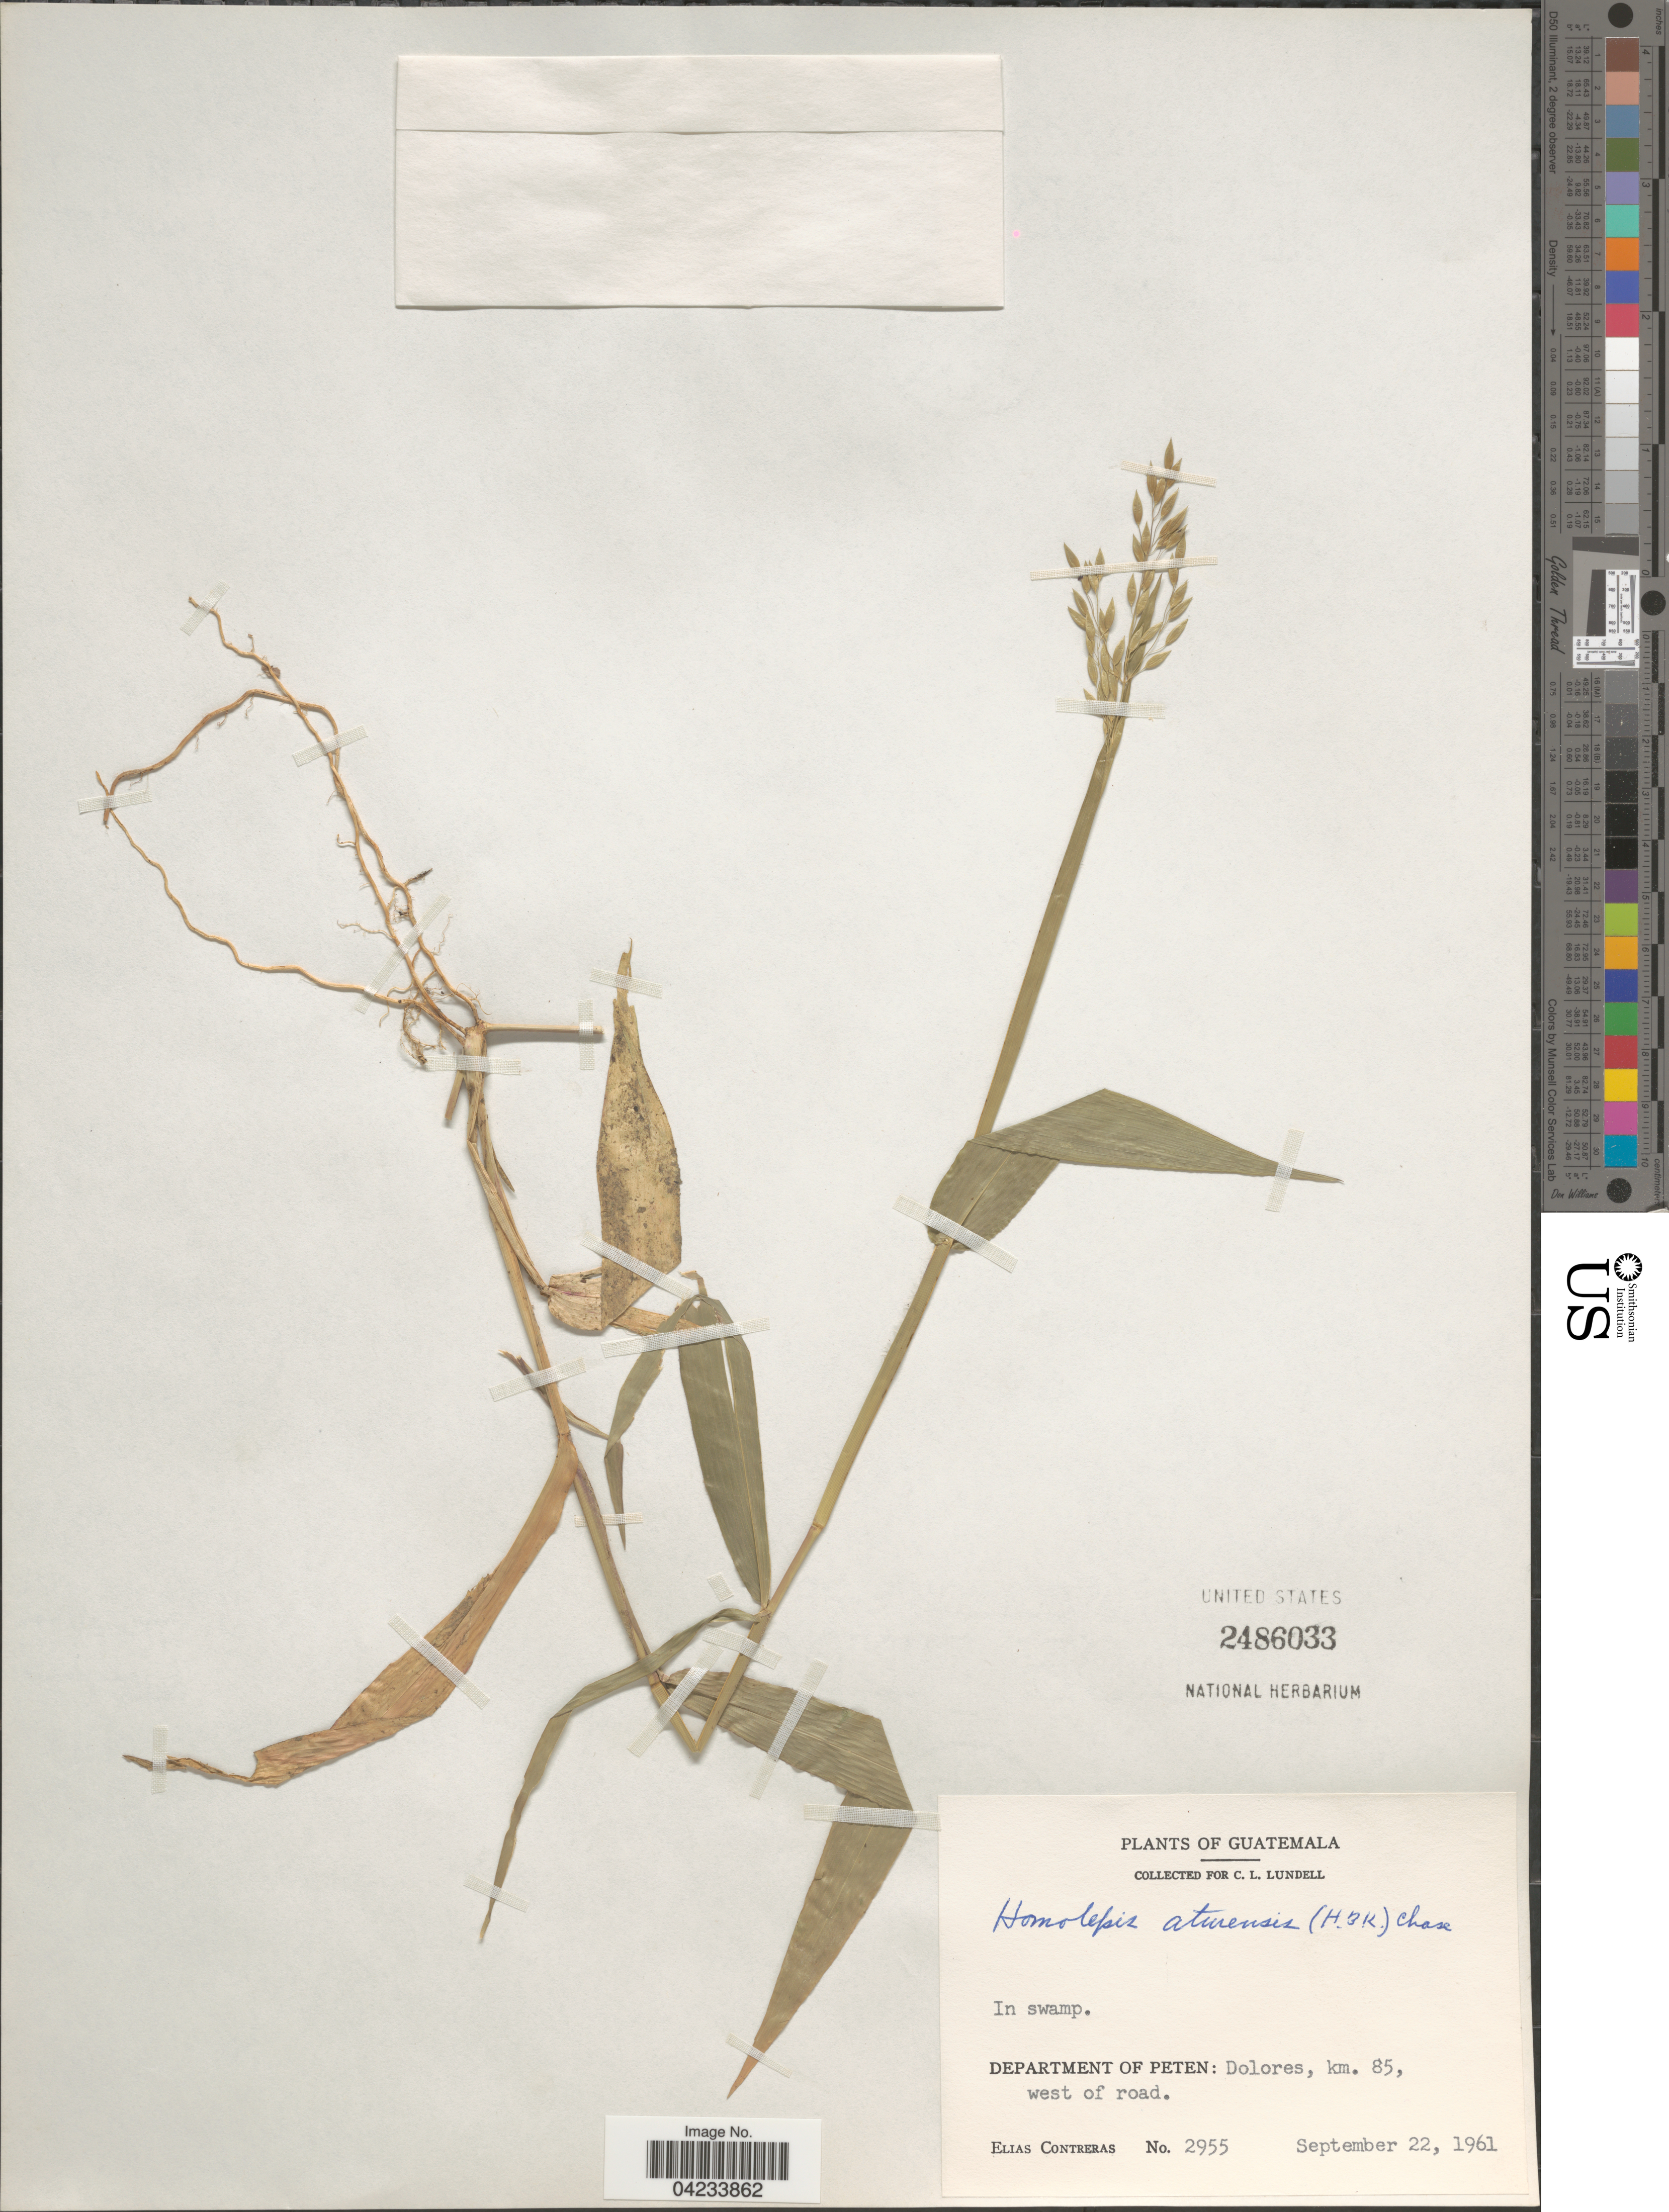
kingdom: Plantae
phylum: Tracheophyta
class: Liliopsida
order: Poales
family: Poaceae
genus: Homolepis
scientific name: Homolepis aturensis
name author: (Kunth) Chase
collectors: E. Contreras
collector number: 2955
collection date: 1961-09-22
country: Guatemala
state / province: El Peten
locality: Department of Peten: Dolores, km. 85, west of road.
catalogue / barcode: US 2486033